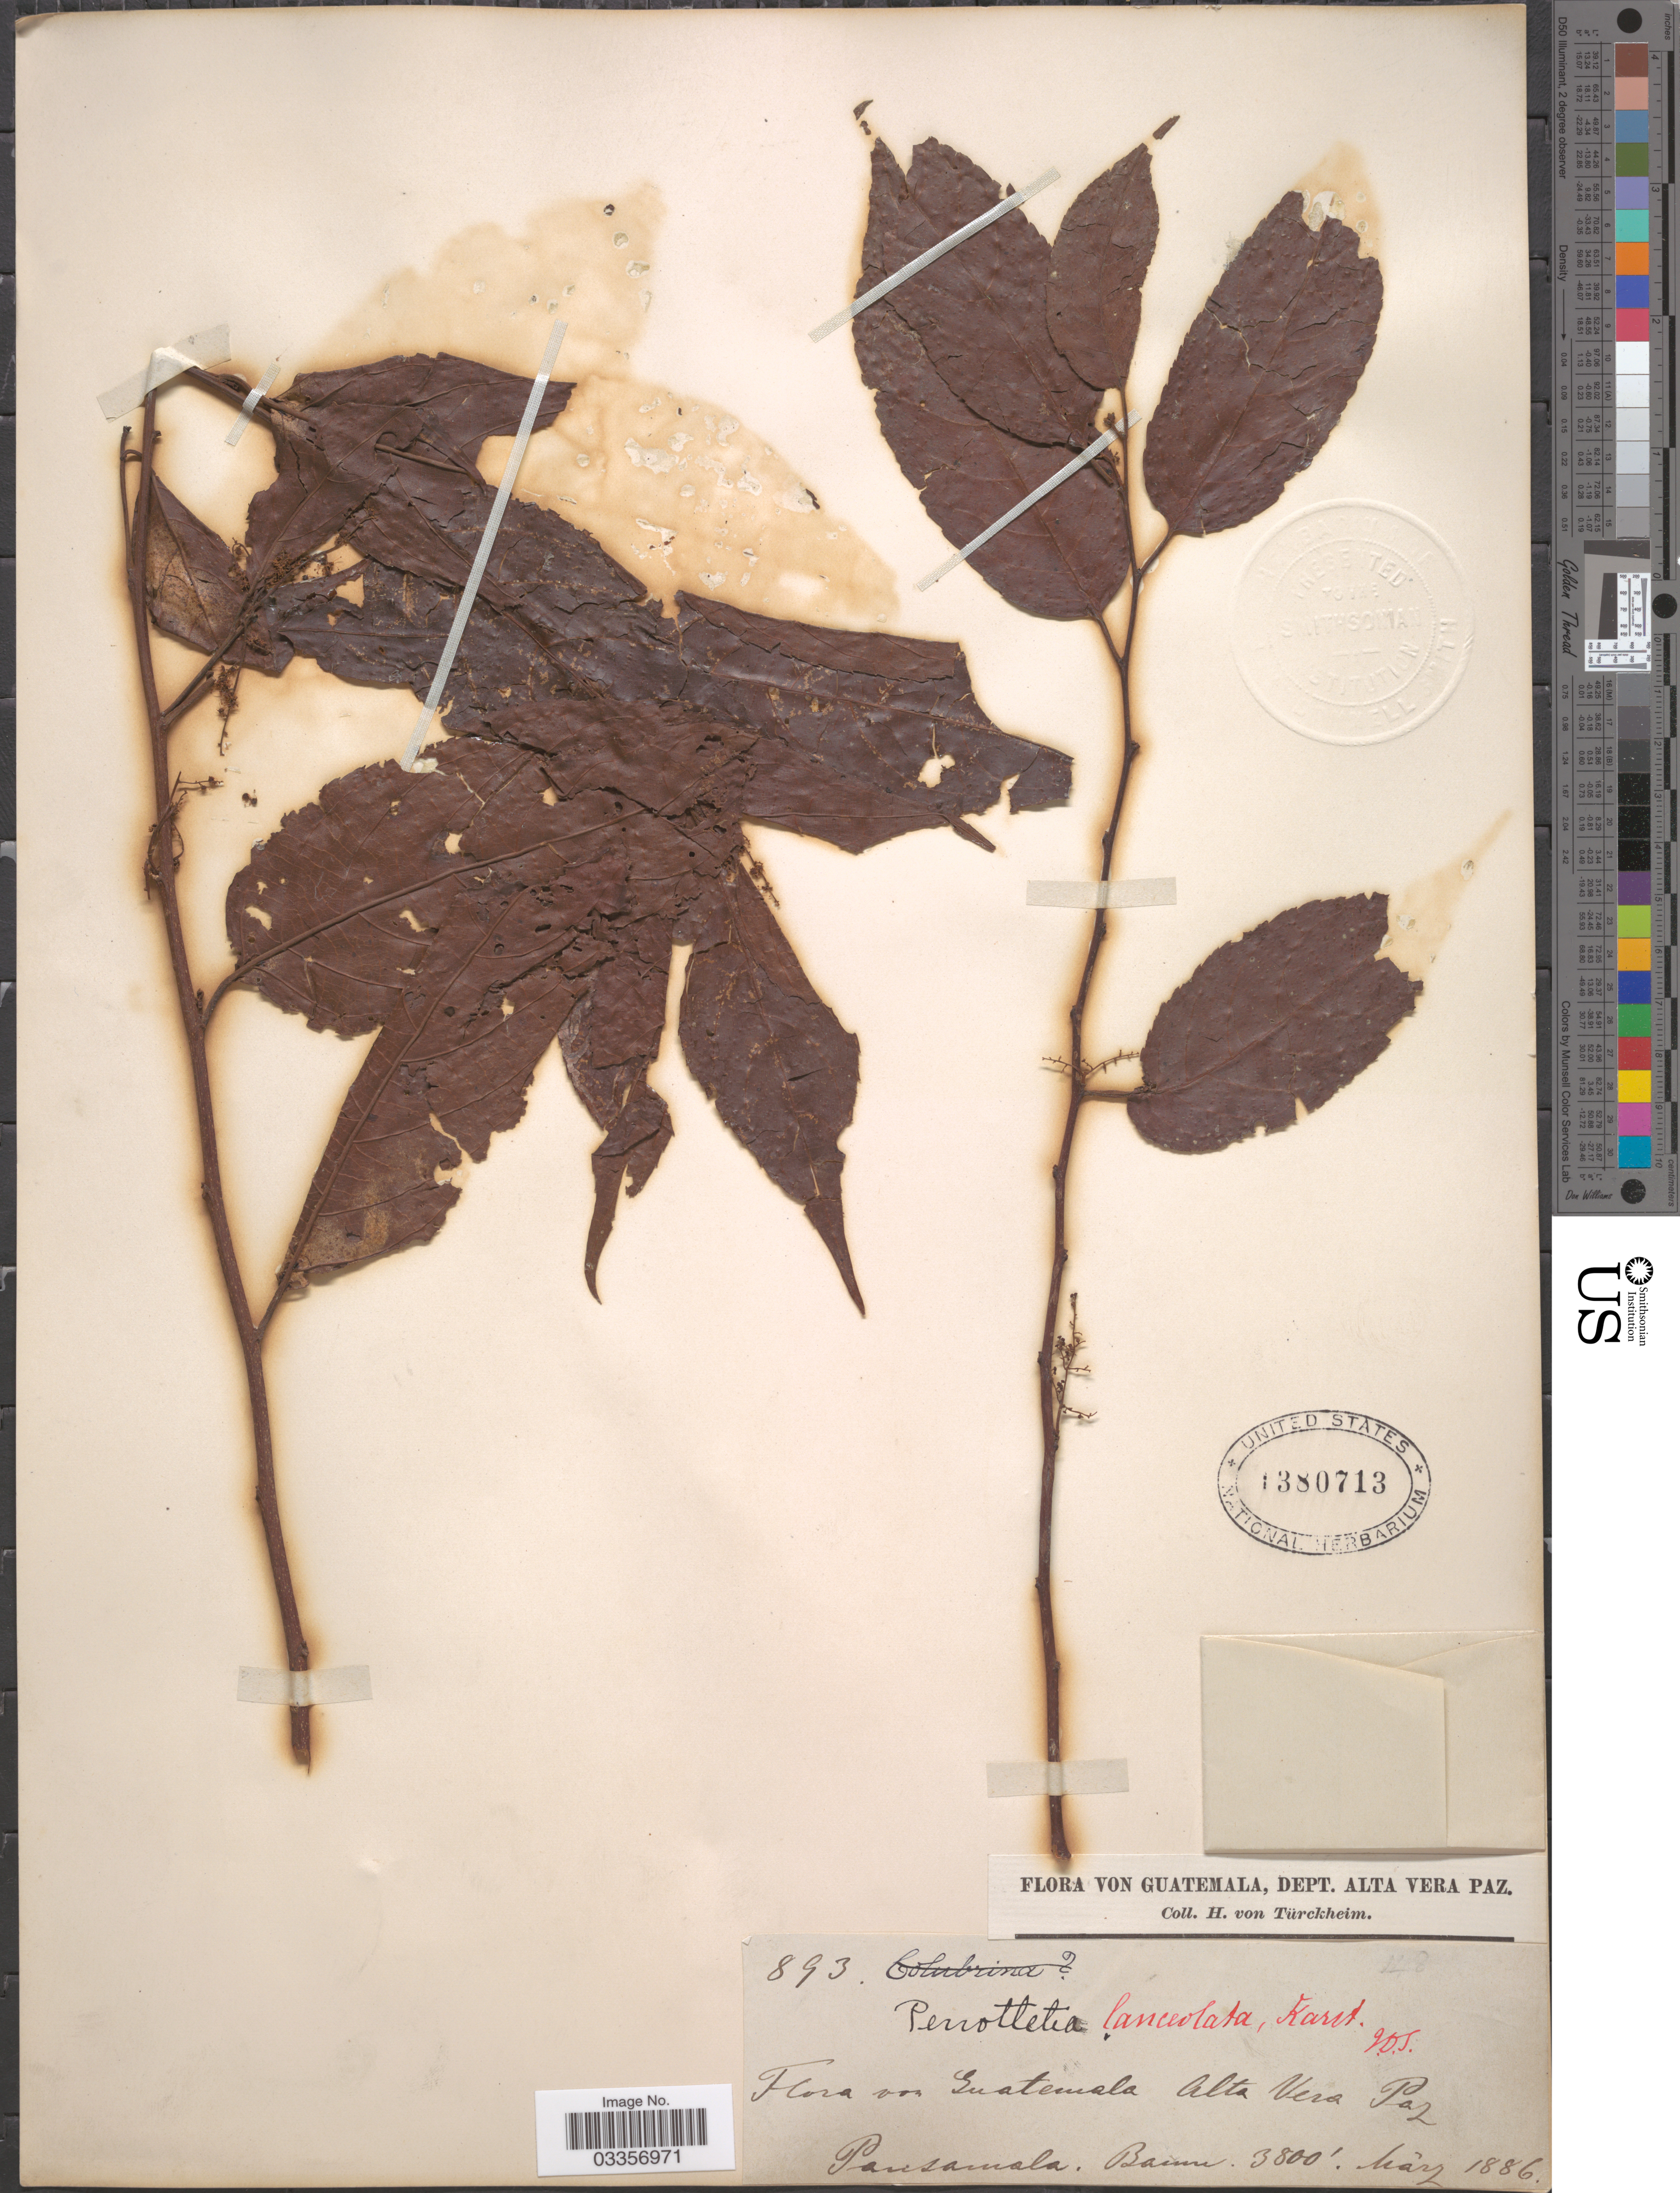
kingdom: Plantae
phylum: Tracheophyta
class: Magnoliopsida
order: Huerteales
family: Dipentodontaceae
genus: Perrottetia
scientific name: Perrottetia glabrata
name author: Rose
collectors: H. von Türckheim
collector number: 893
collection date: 1886-03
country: Guatemala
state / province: Alta Verapaz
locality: Pansamala, baum [tree]. Dept. Alta Vera Paz.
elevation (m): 1158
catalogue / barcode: US 1380713